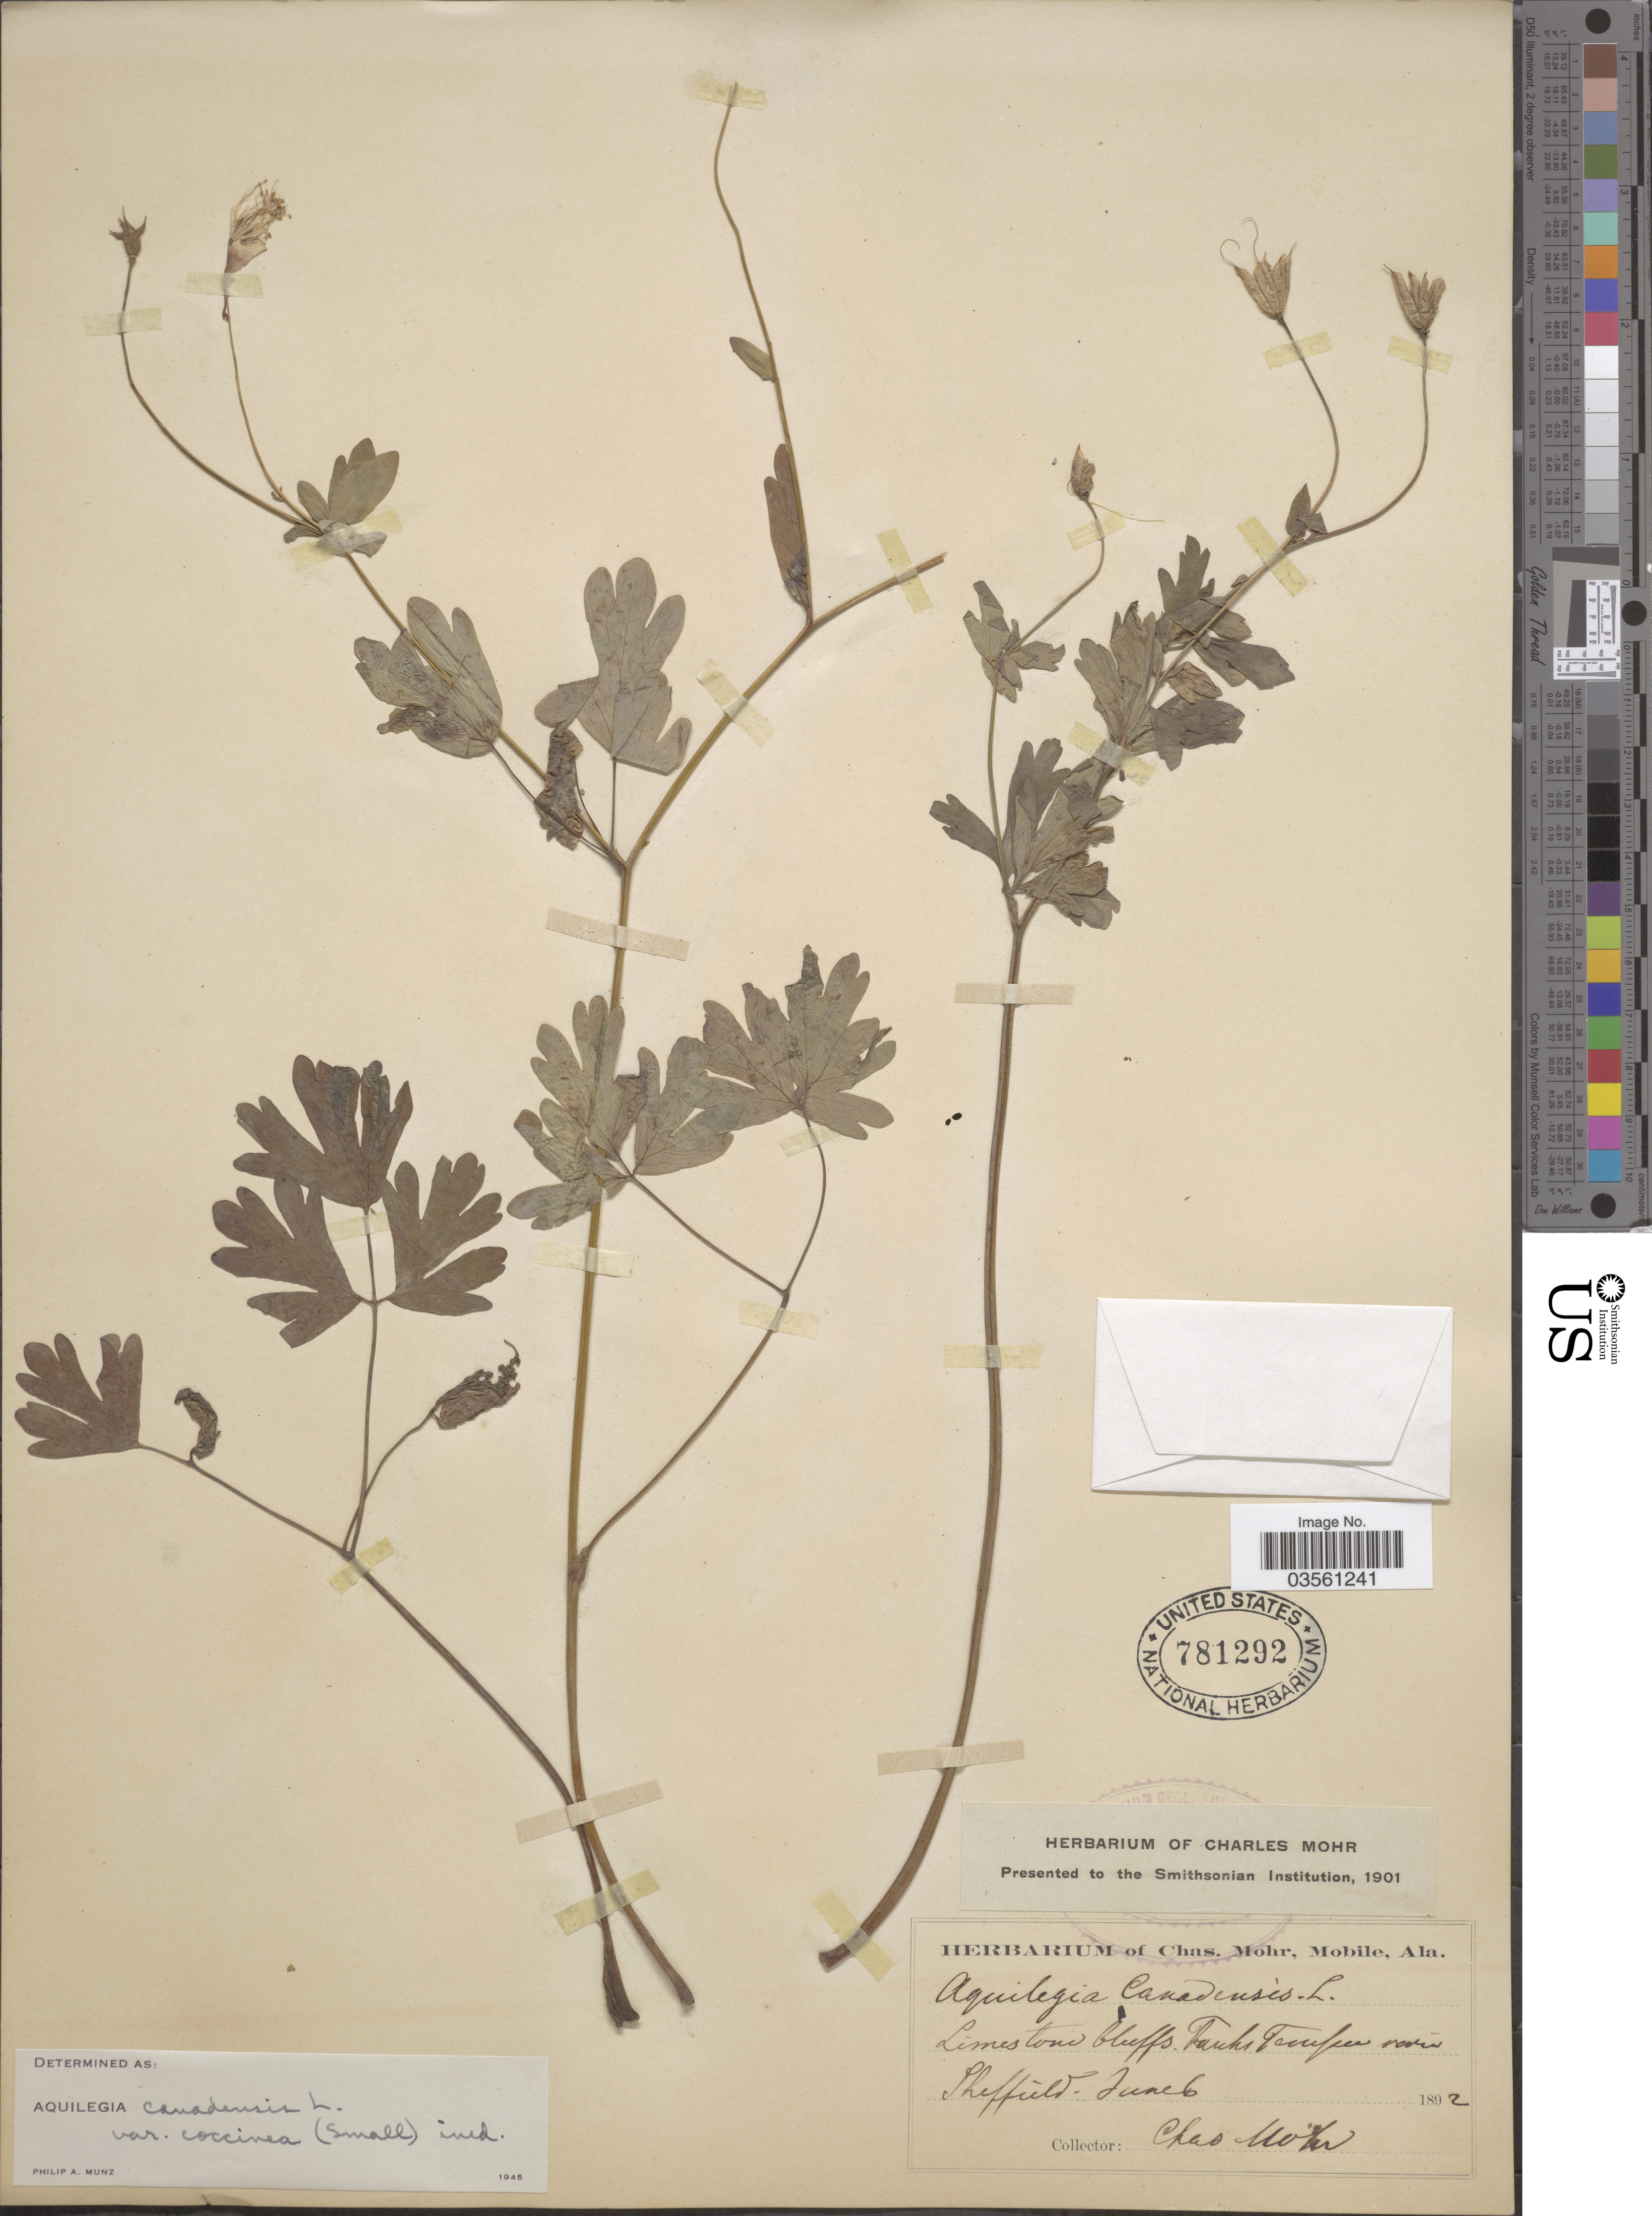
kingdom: Plantae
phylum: Tracheophyta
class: Magnoliopsida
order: Ranunculales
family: Ranunculaceae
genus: Aquilegia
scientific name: Aquilegia canadensis var. coccinea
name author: (Small) Munz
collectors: Mohr, C. T. (herbarium)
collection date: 1892-06-06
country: United States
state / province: Tennessee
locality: Fauks [interpreted] [unsure placement] Tennessee river. Sheffield.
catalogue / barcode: US 781292